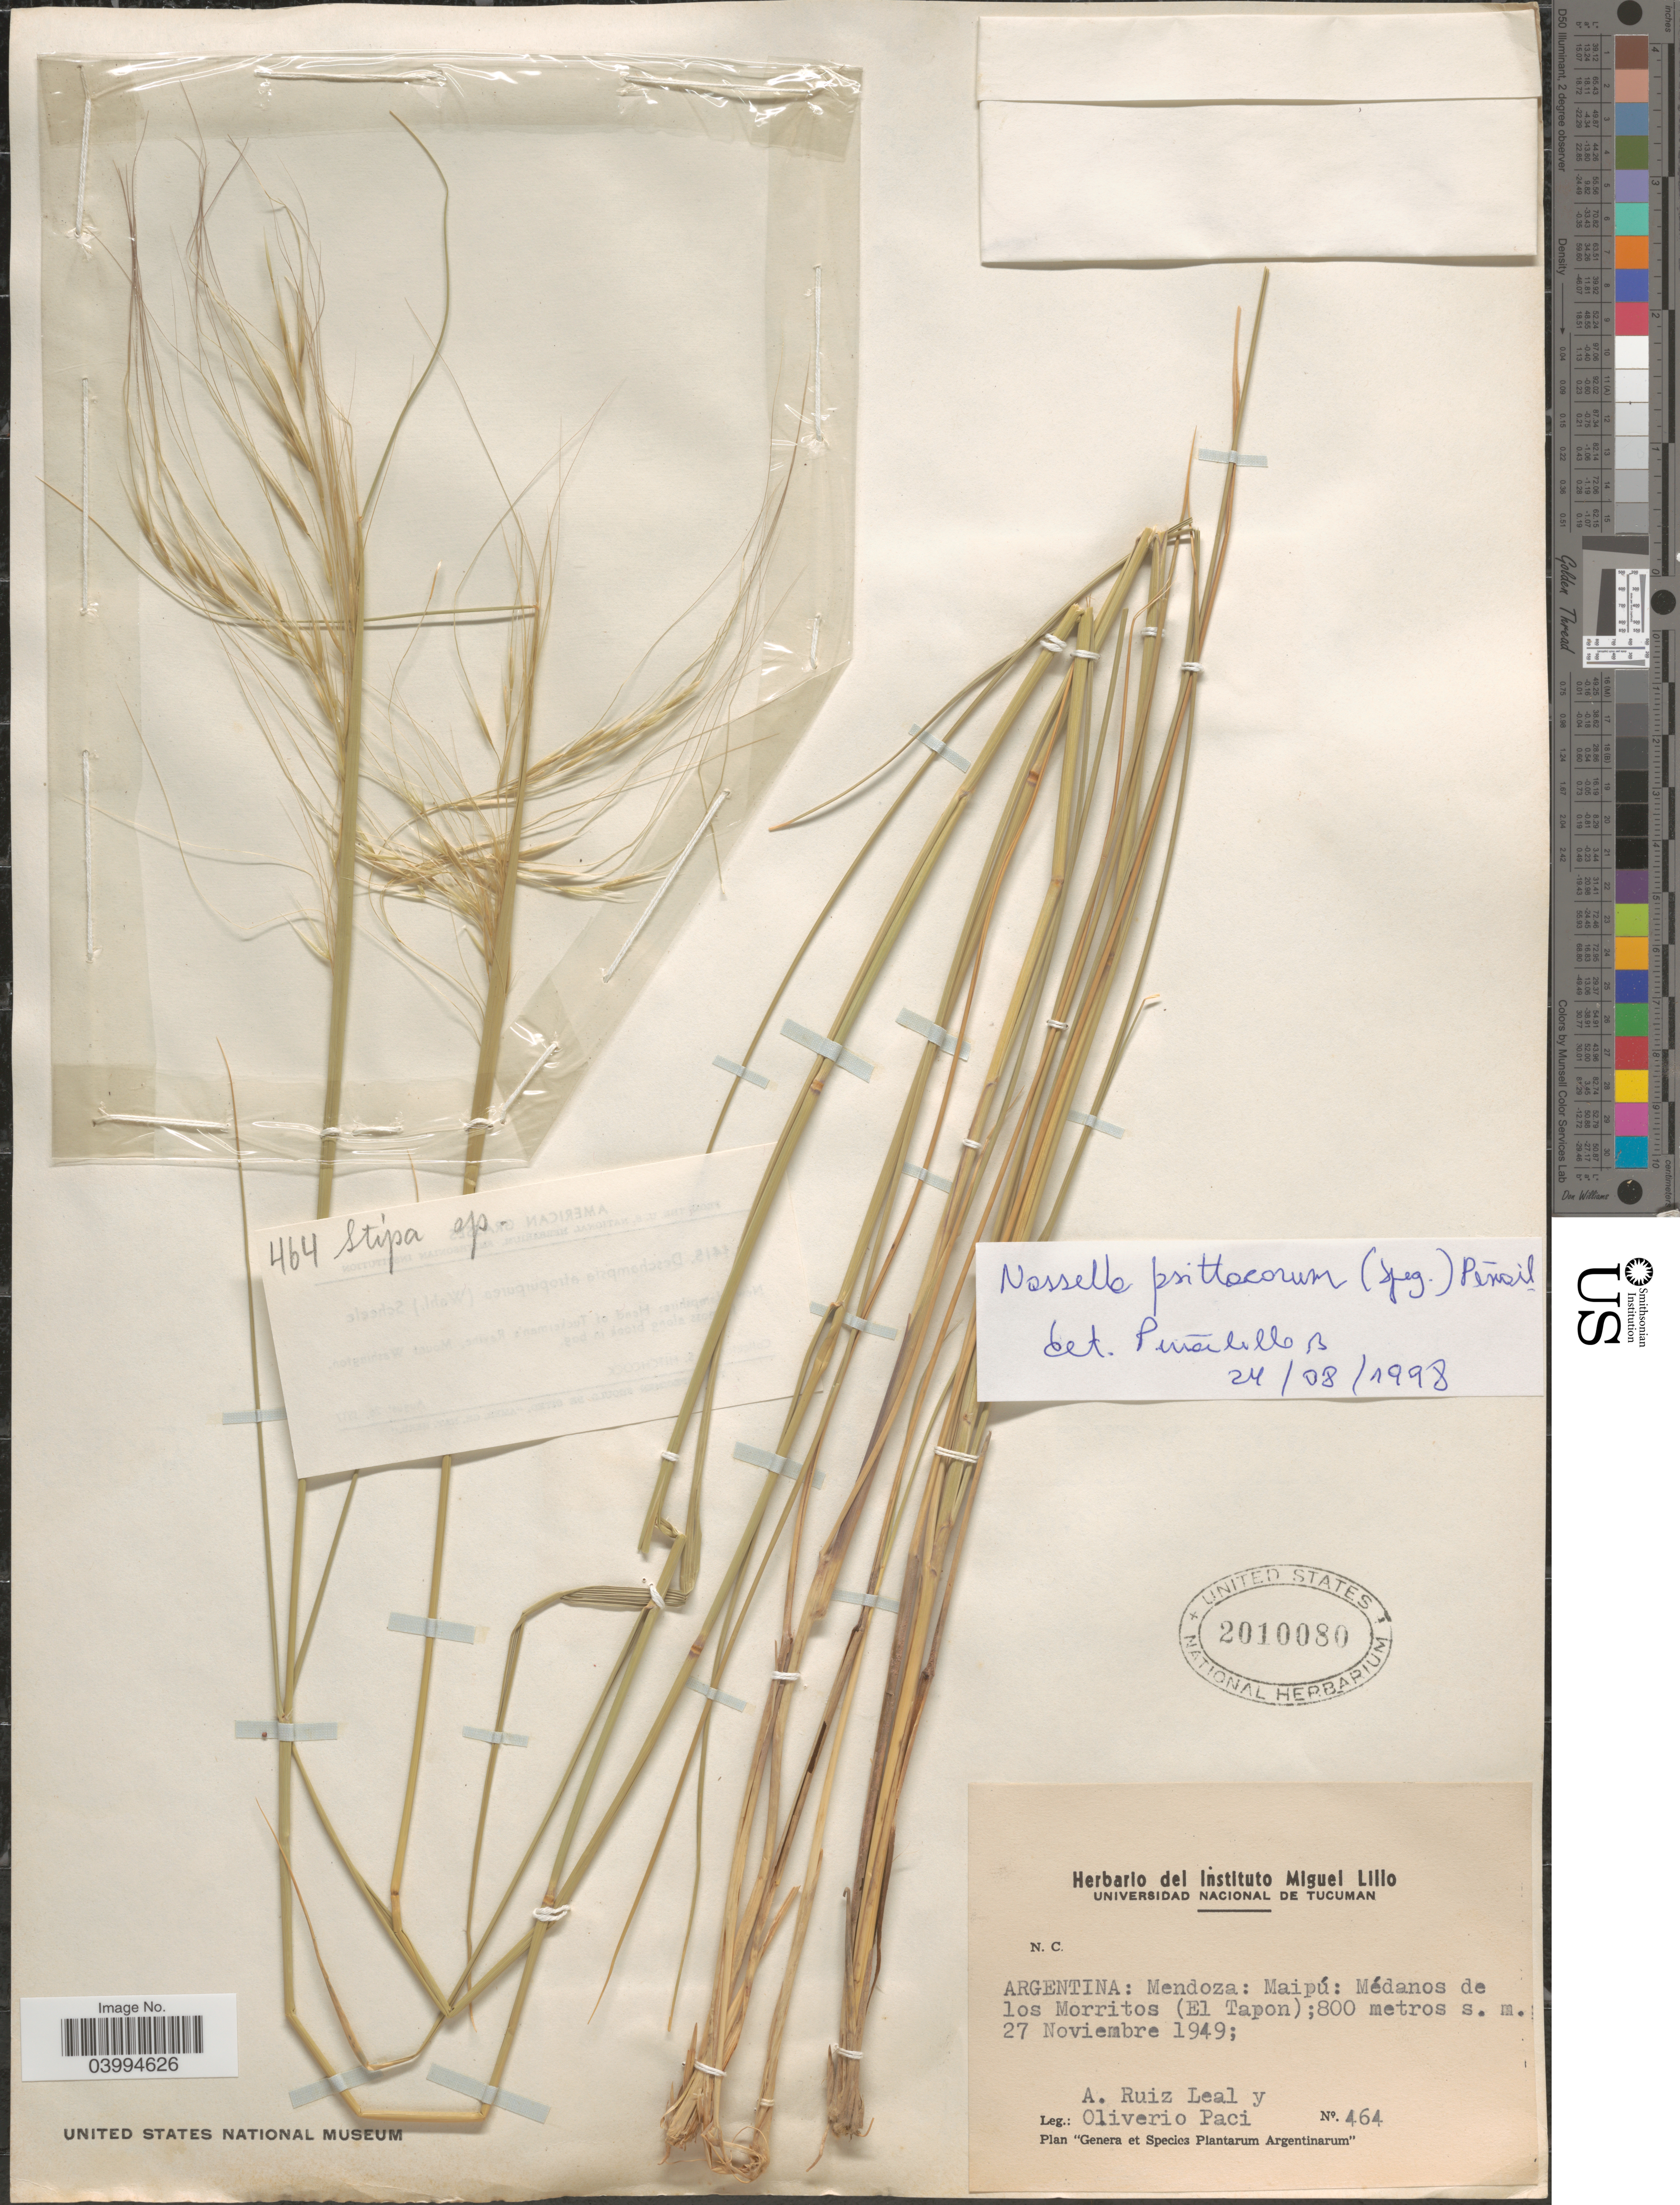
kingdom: Plantae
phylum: Tracheophyta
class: Liliopsida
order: Poales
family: Poaceae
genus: Nassella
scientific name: Nassella psittacorum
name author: (Speg.) Peñail.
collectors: A. Leal & O. Paci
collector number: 464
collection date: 1949-11-27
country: Argentina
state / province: Mendoza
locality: Maipú: Médanos de los Morritos (El Tapon).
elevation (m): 800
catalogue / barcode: US 2010080